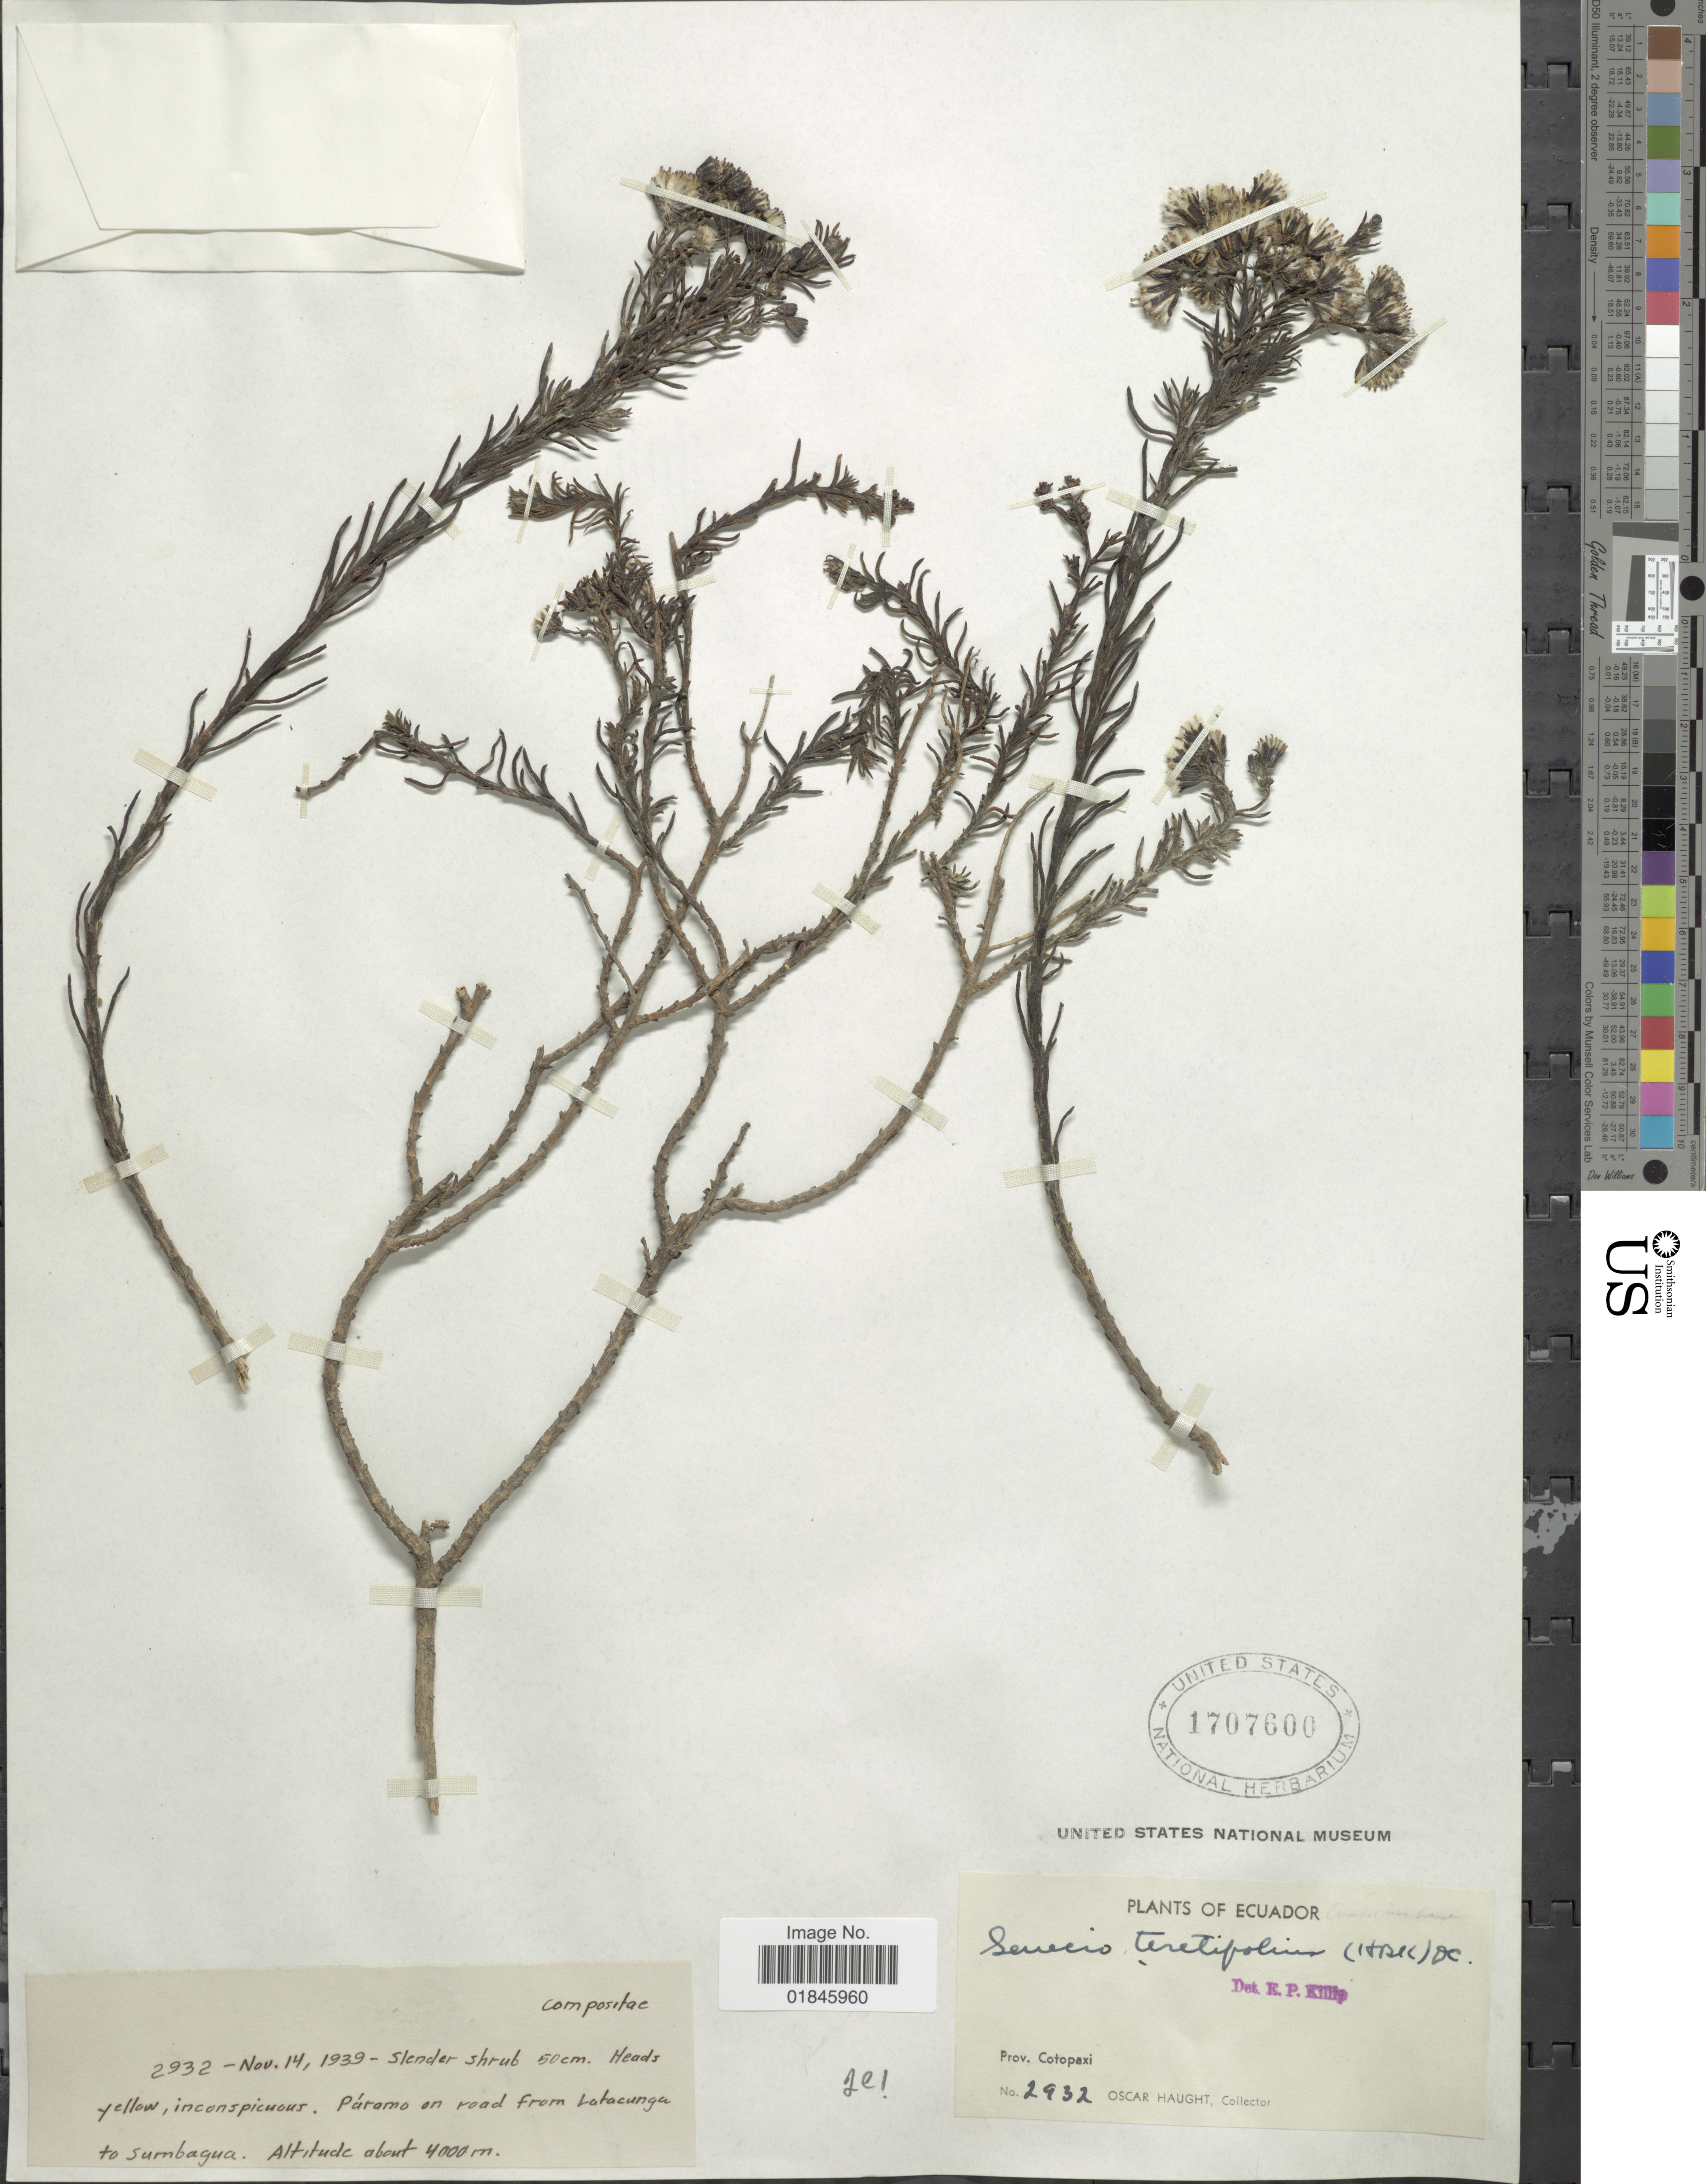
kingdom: Plantae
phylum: Tracheophyta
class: Magnoliopsida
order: Asterales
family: Asteraceae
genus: Pentacalia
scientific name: Pentacalia teretifolia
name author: (Kunth) Cuatrec.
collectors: O. L. Haught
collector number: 2932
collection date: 1939-11-14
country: Ecuador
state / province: Cotopaxi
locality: Prov. Cotopaxi. Páramo on road from Latacunga to Sumbagua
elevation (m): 4000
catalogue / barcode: US 1707600